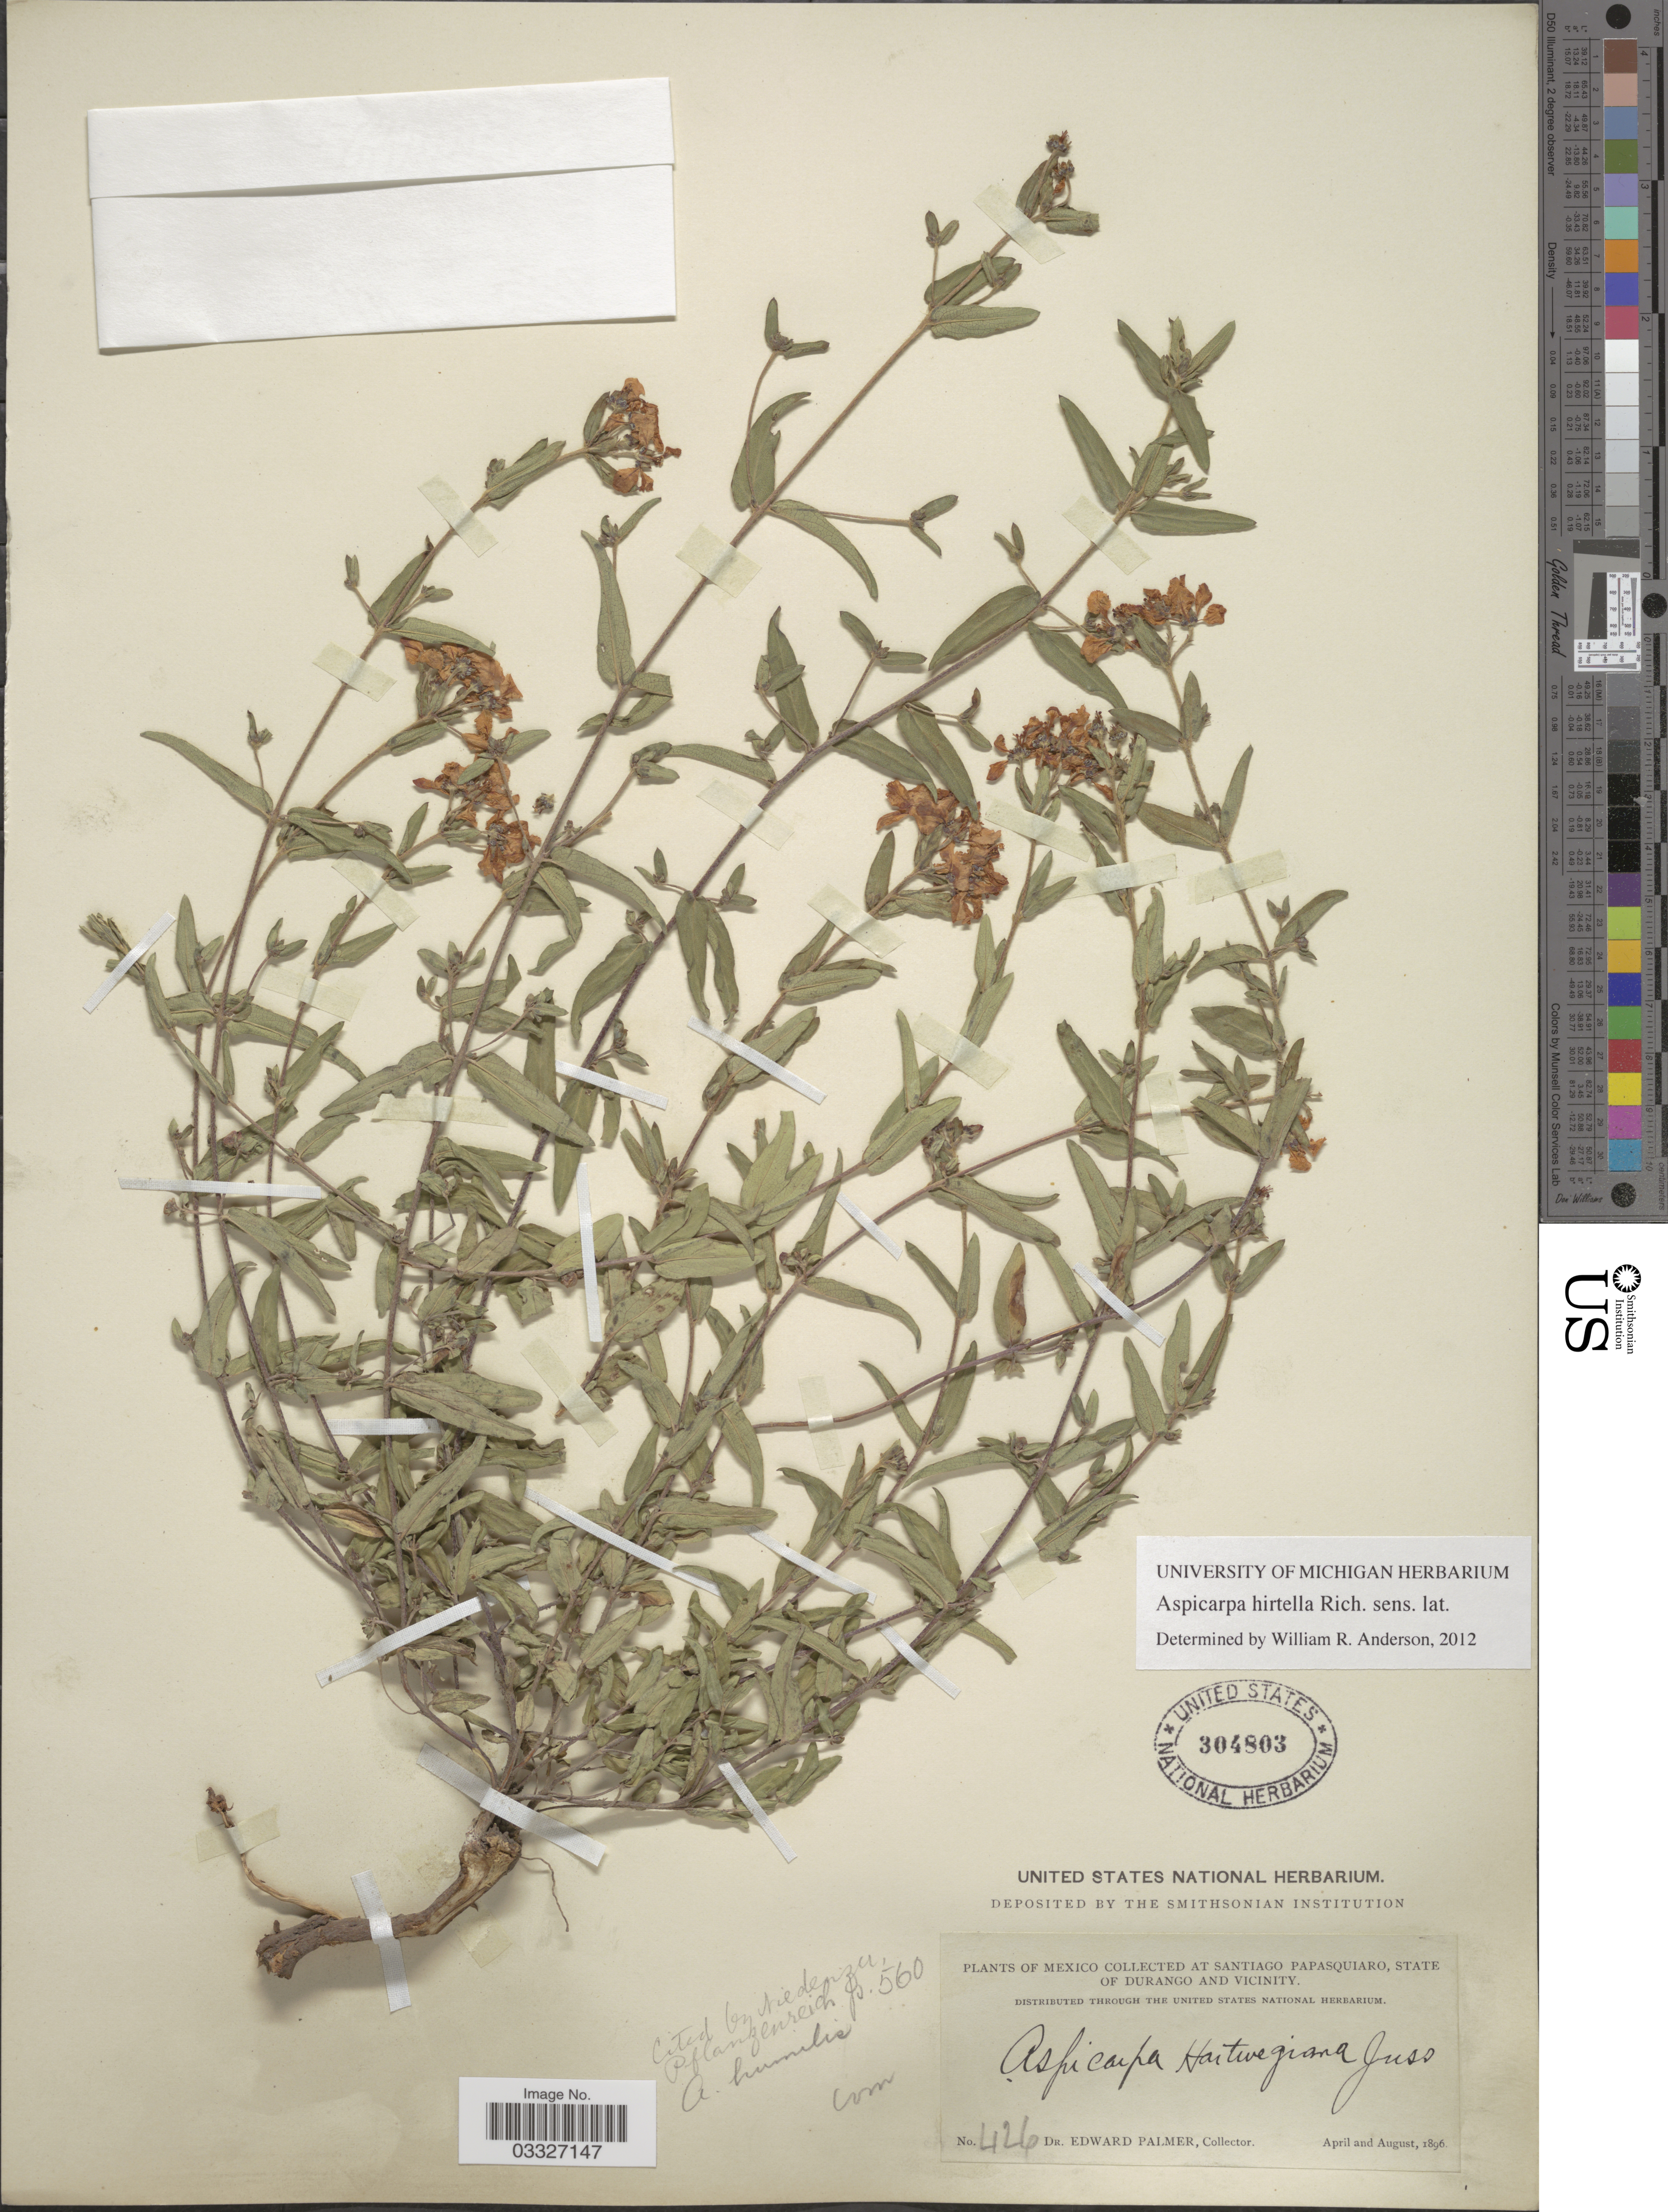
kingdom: Plantae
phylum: Tracheophyta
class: Magnoliopsida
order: Malpighiales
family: Malpighiaceae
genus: Aspicarpa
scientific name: Aspicarpa hirtella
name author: Rich.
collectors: E. Palmer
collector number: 426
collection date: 1896-04/1896-08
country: Mexico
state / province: Durango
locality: At Santiago Papasquiaro, State of Durango and Vicinity.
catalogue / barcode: US 304803